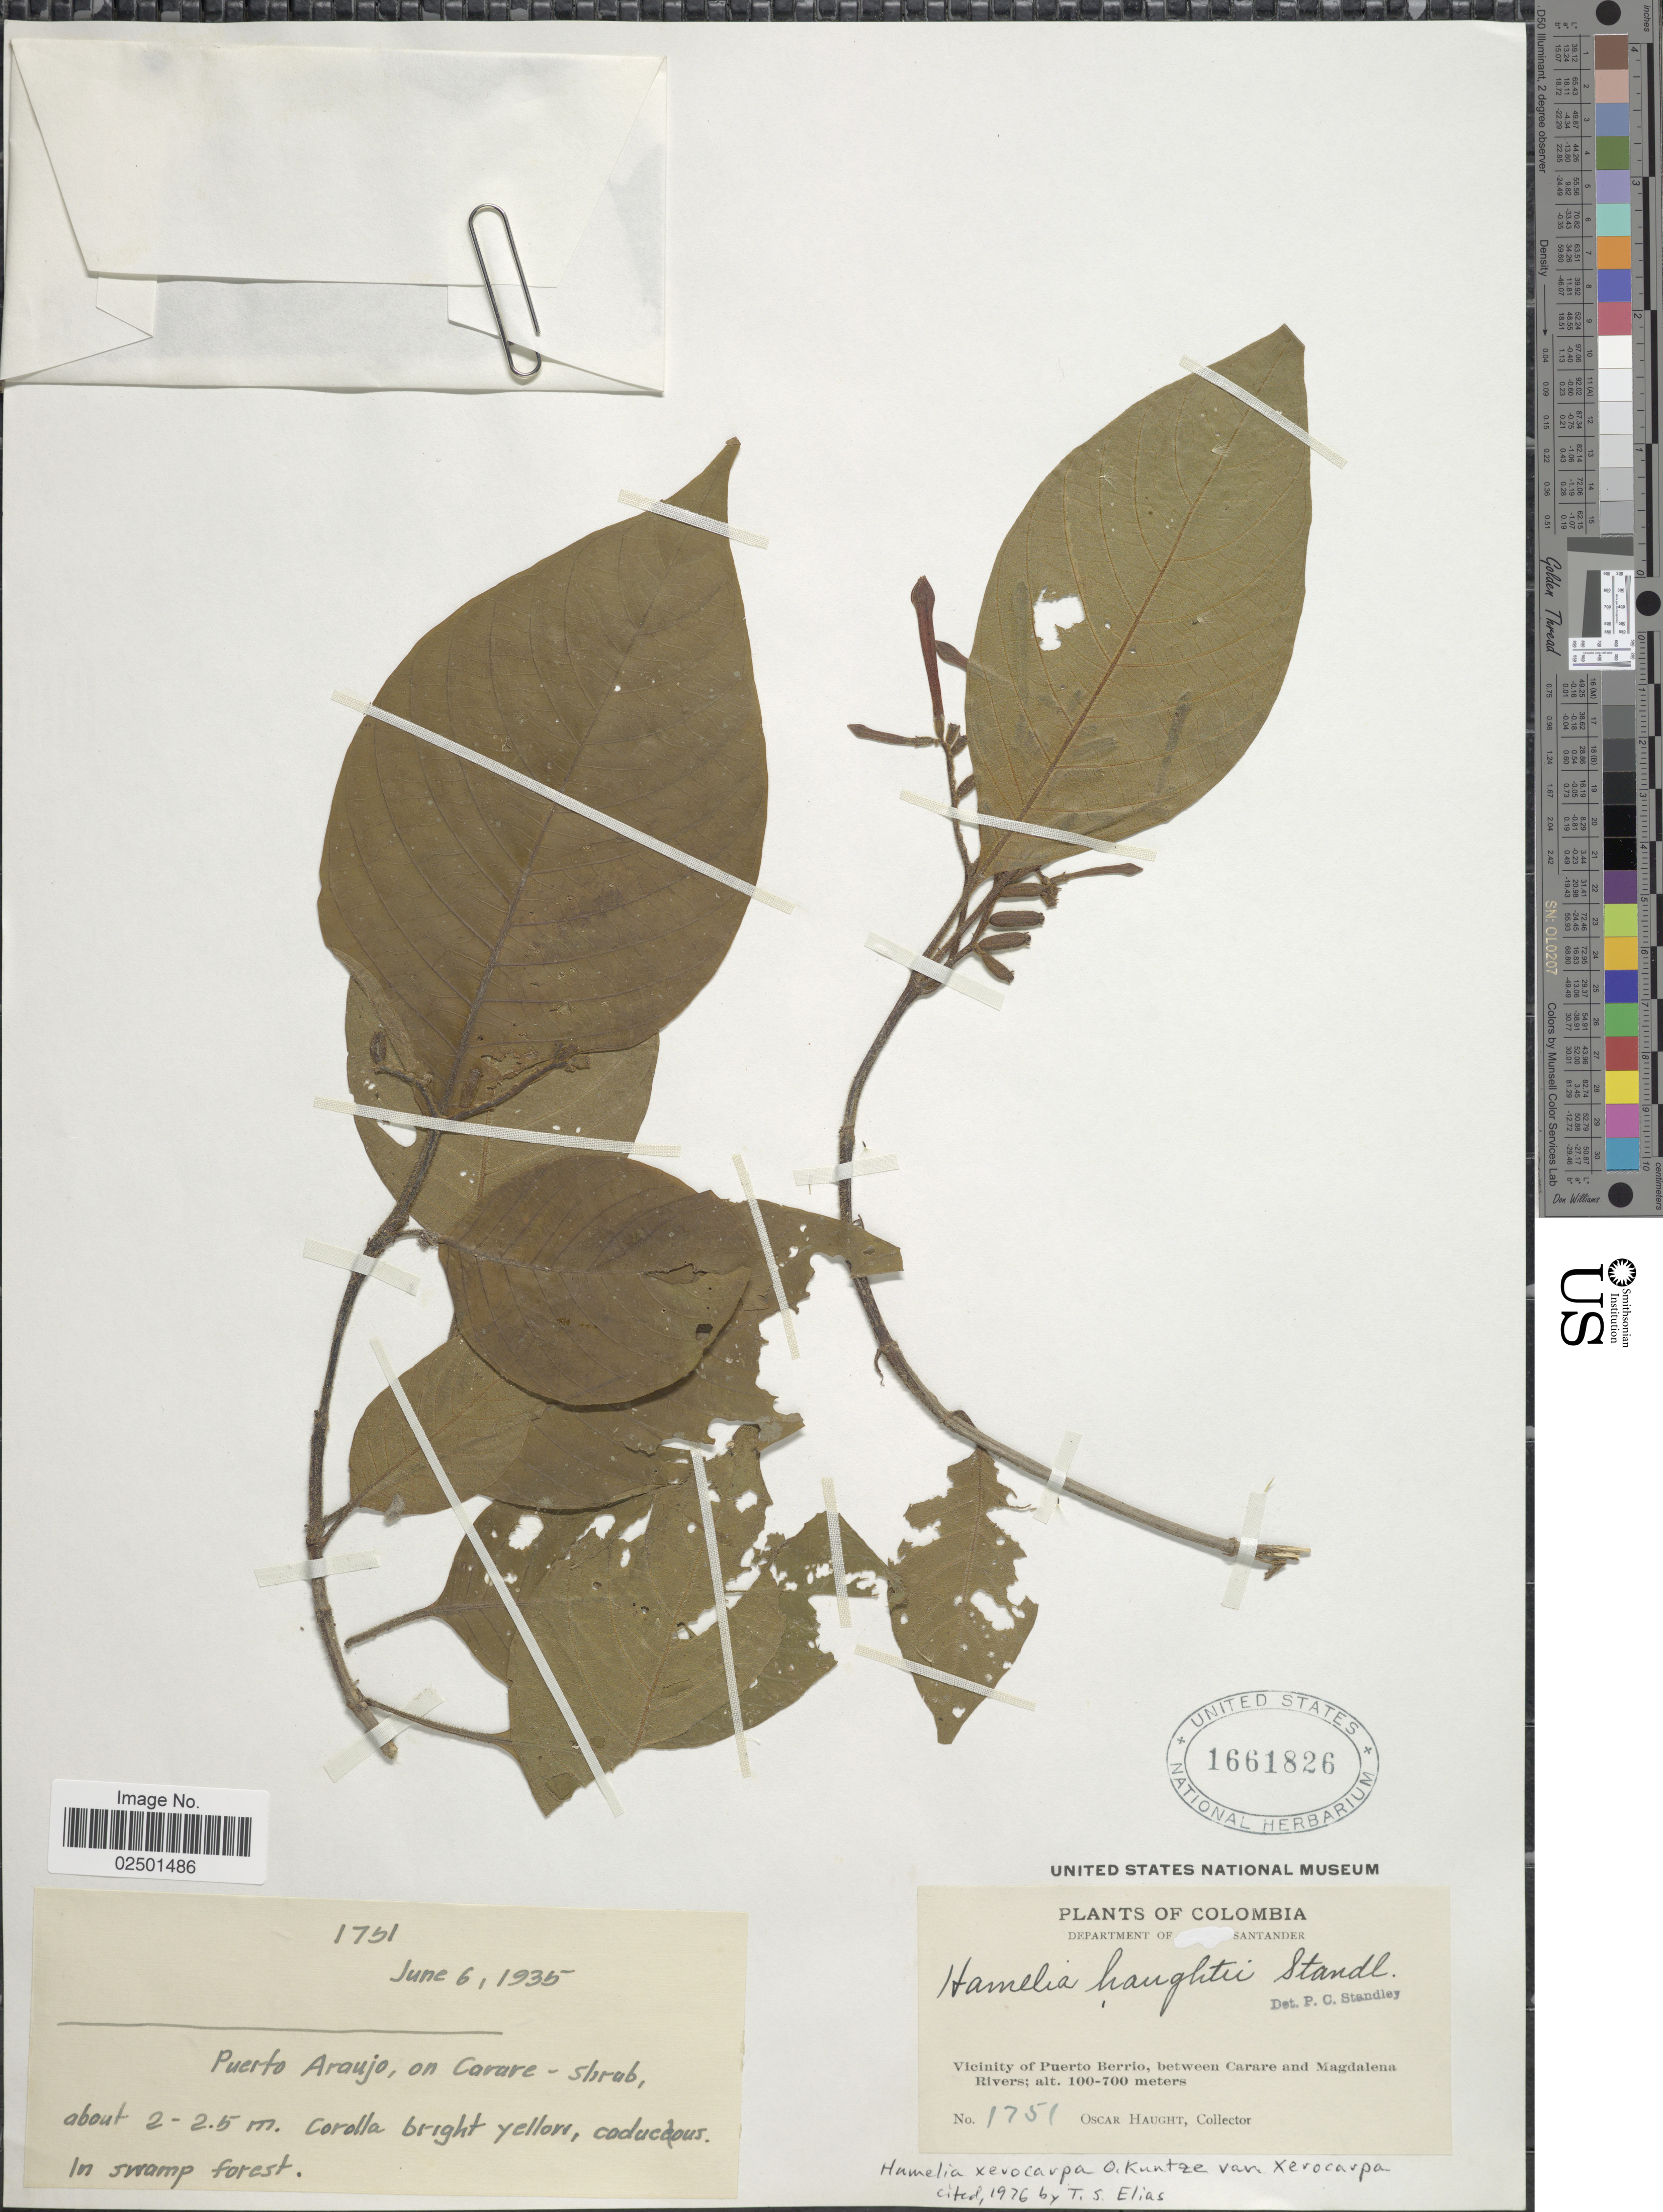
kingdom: Plantae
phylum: Tracheophyta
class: Magnoliopsida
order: Gentianales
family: Rubiaceae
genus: Hamelia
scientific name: Hamelia xerocarpa var. xerocarpa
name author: Kuntze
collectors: O. Haught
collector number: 1751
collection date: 1935-06-06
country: Colombia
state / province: Santander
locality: Department of Santander. Vicinity of Puerto Berrio, between Carare and Magdalena Rivers. Puerto Aroujo, on Carare. In swamp forest.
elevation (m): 100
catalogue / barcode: US 1661826